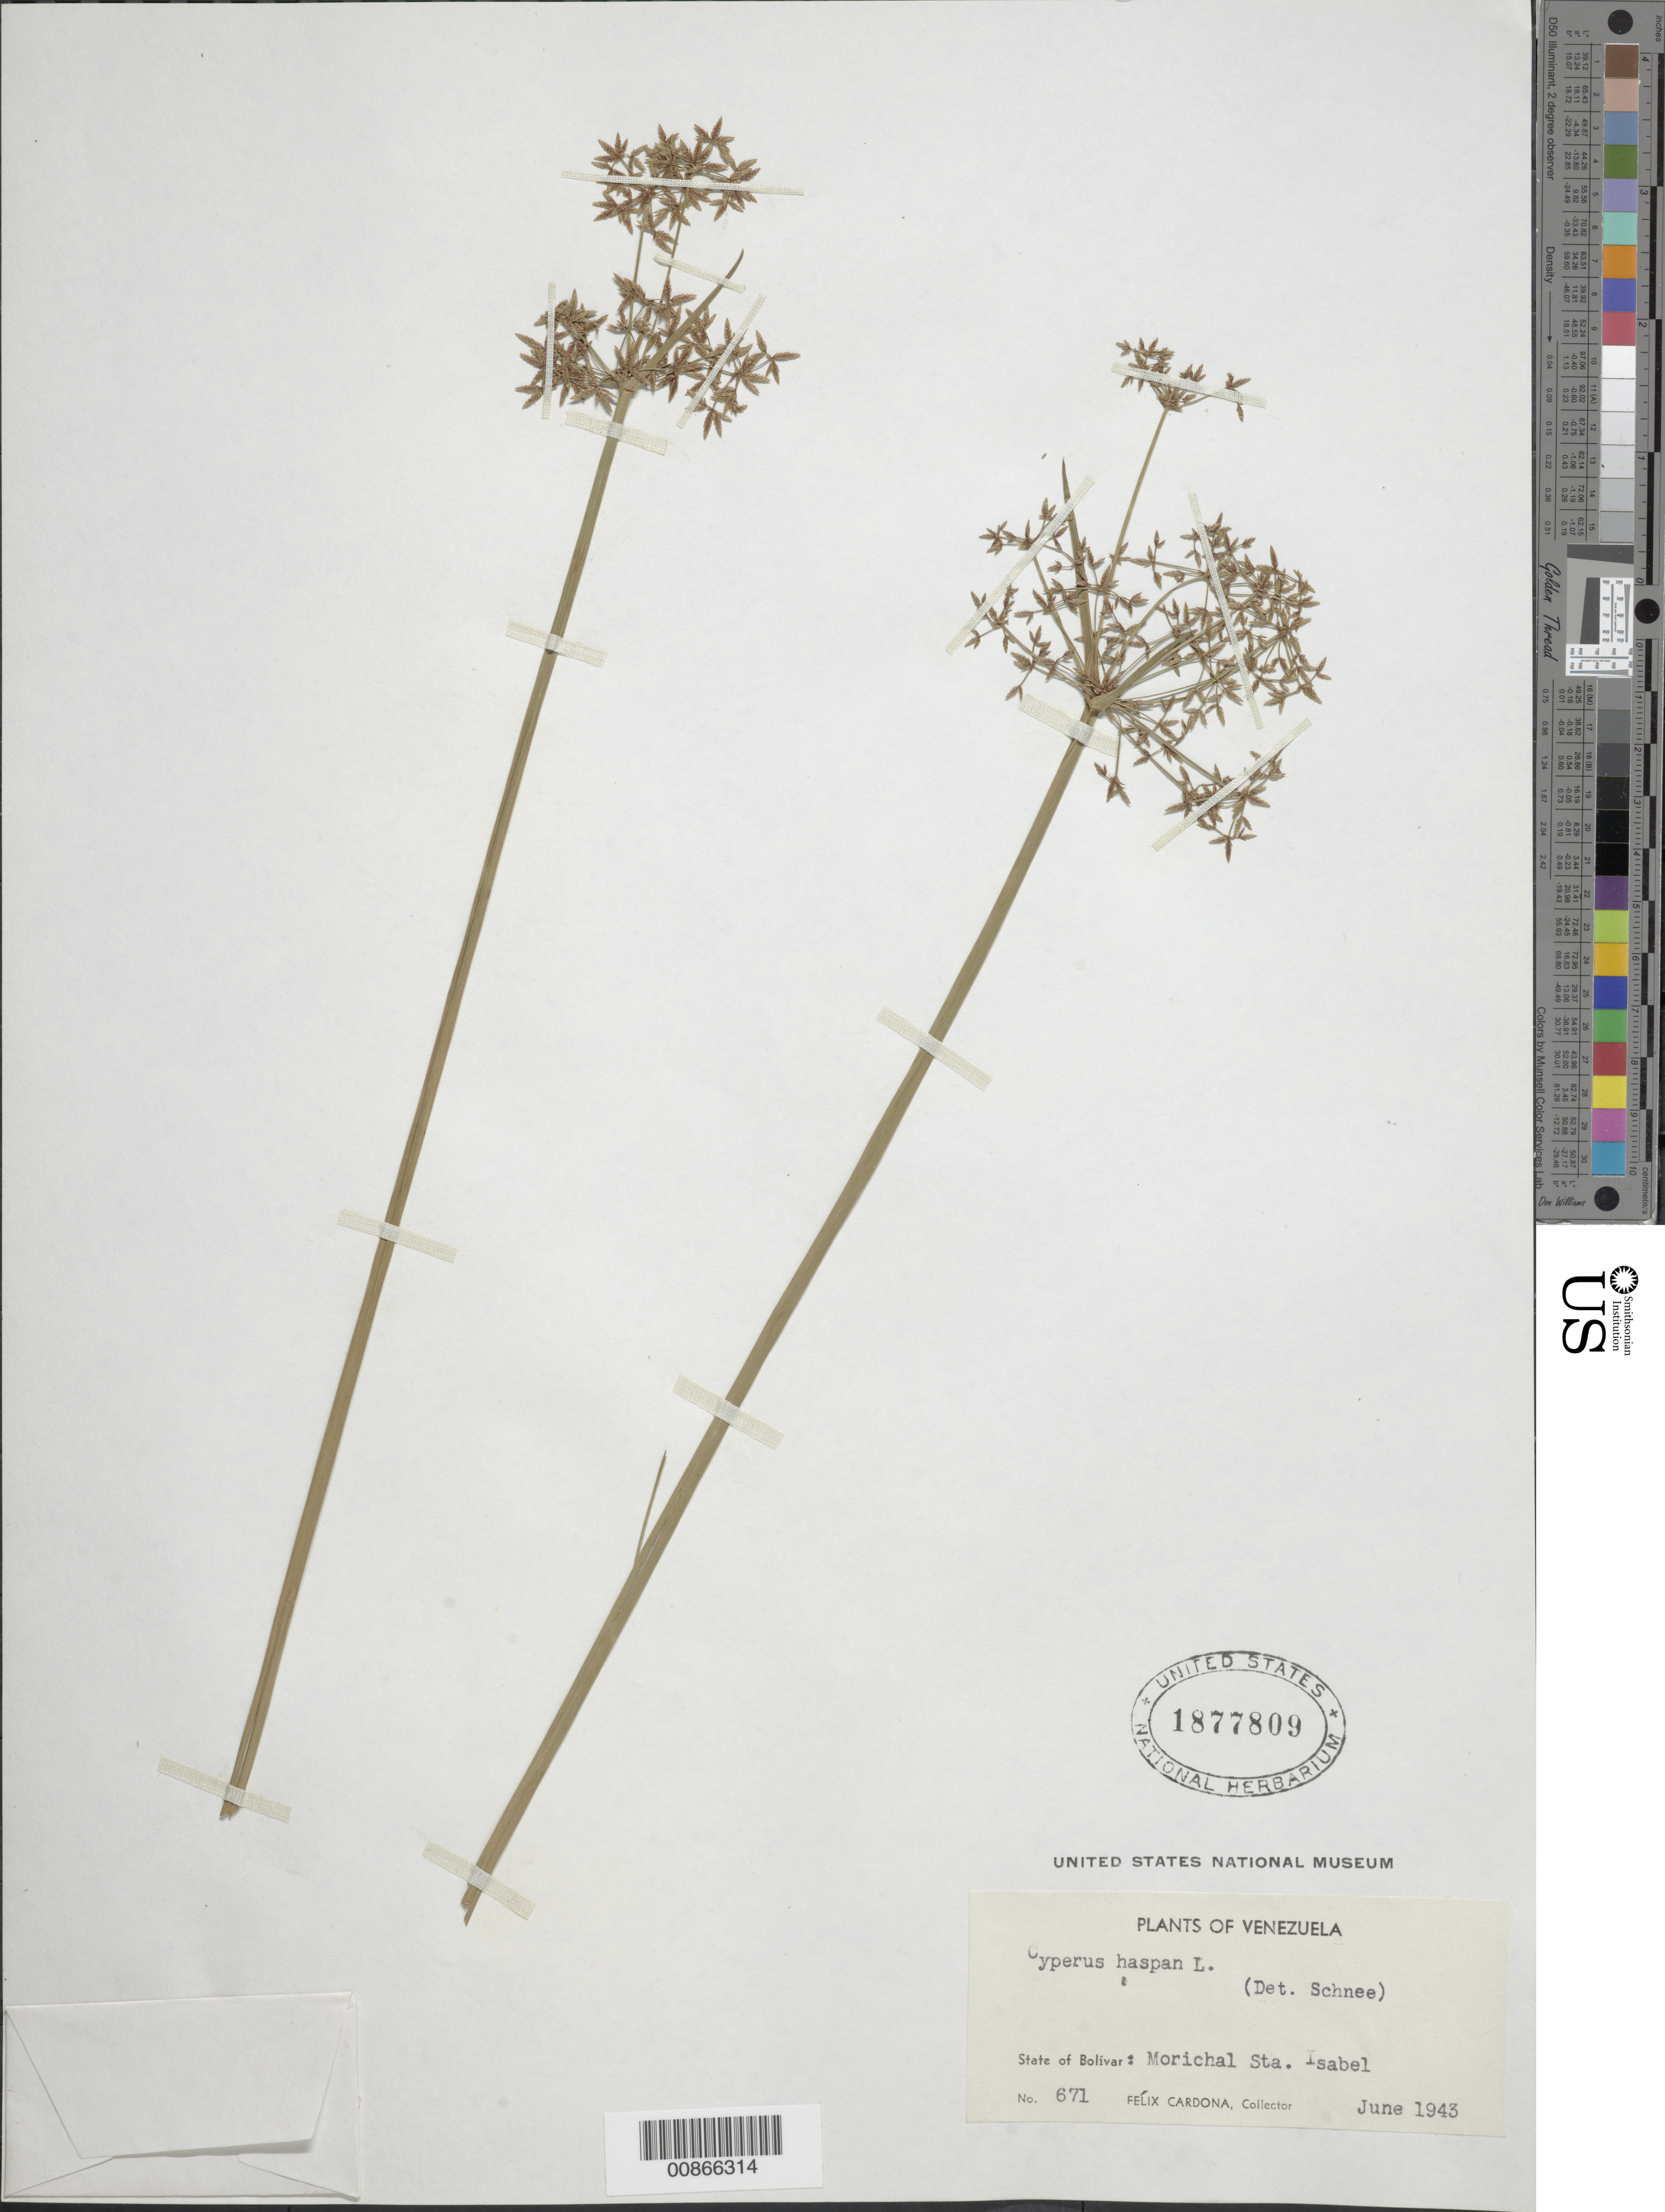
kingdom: Plantae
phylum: Tracheophyta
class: Liliopsida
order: Poales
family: Cyperaceae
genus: Cyperus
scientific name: Cyperus haspan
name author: L.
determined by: Schnee, Ludwig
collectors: F. Cardona Puig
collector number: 671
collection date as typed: Jun-43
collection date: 1943-06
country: Venezuela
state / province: Bolívar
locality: Morichal Santa Isabel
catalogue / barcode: US 1877809